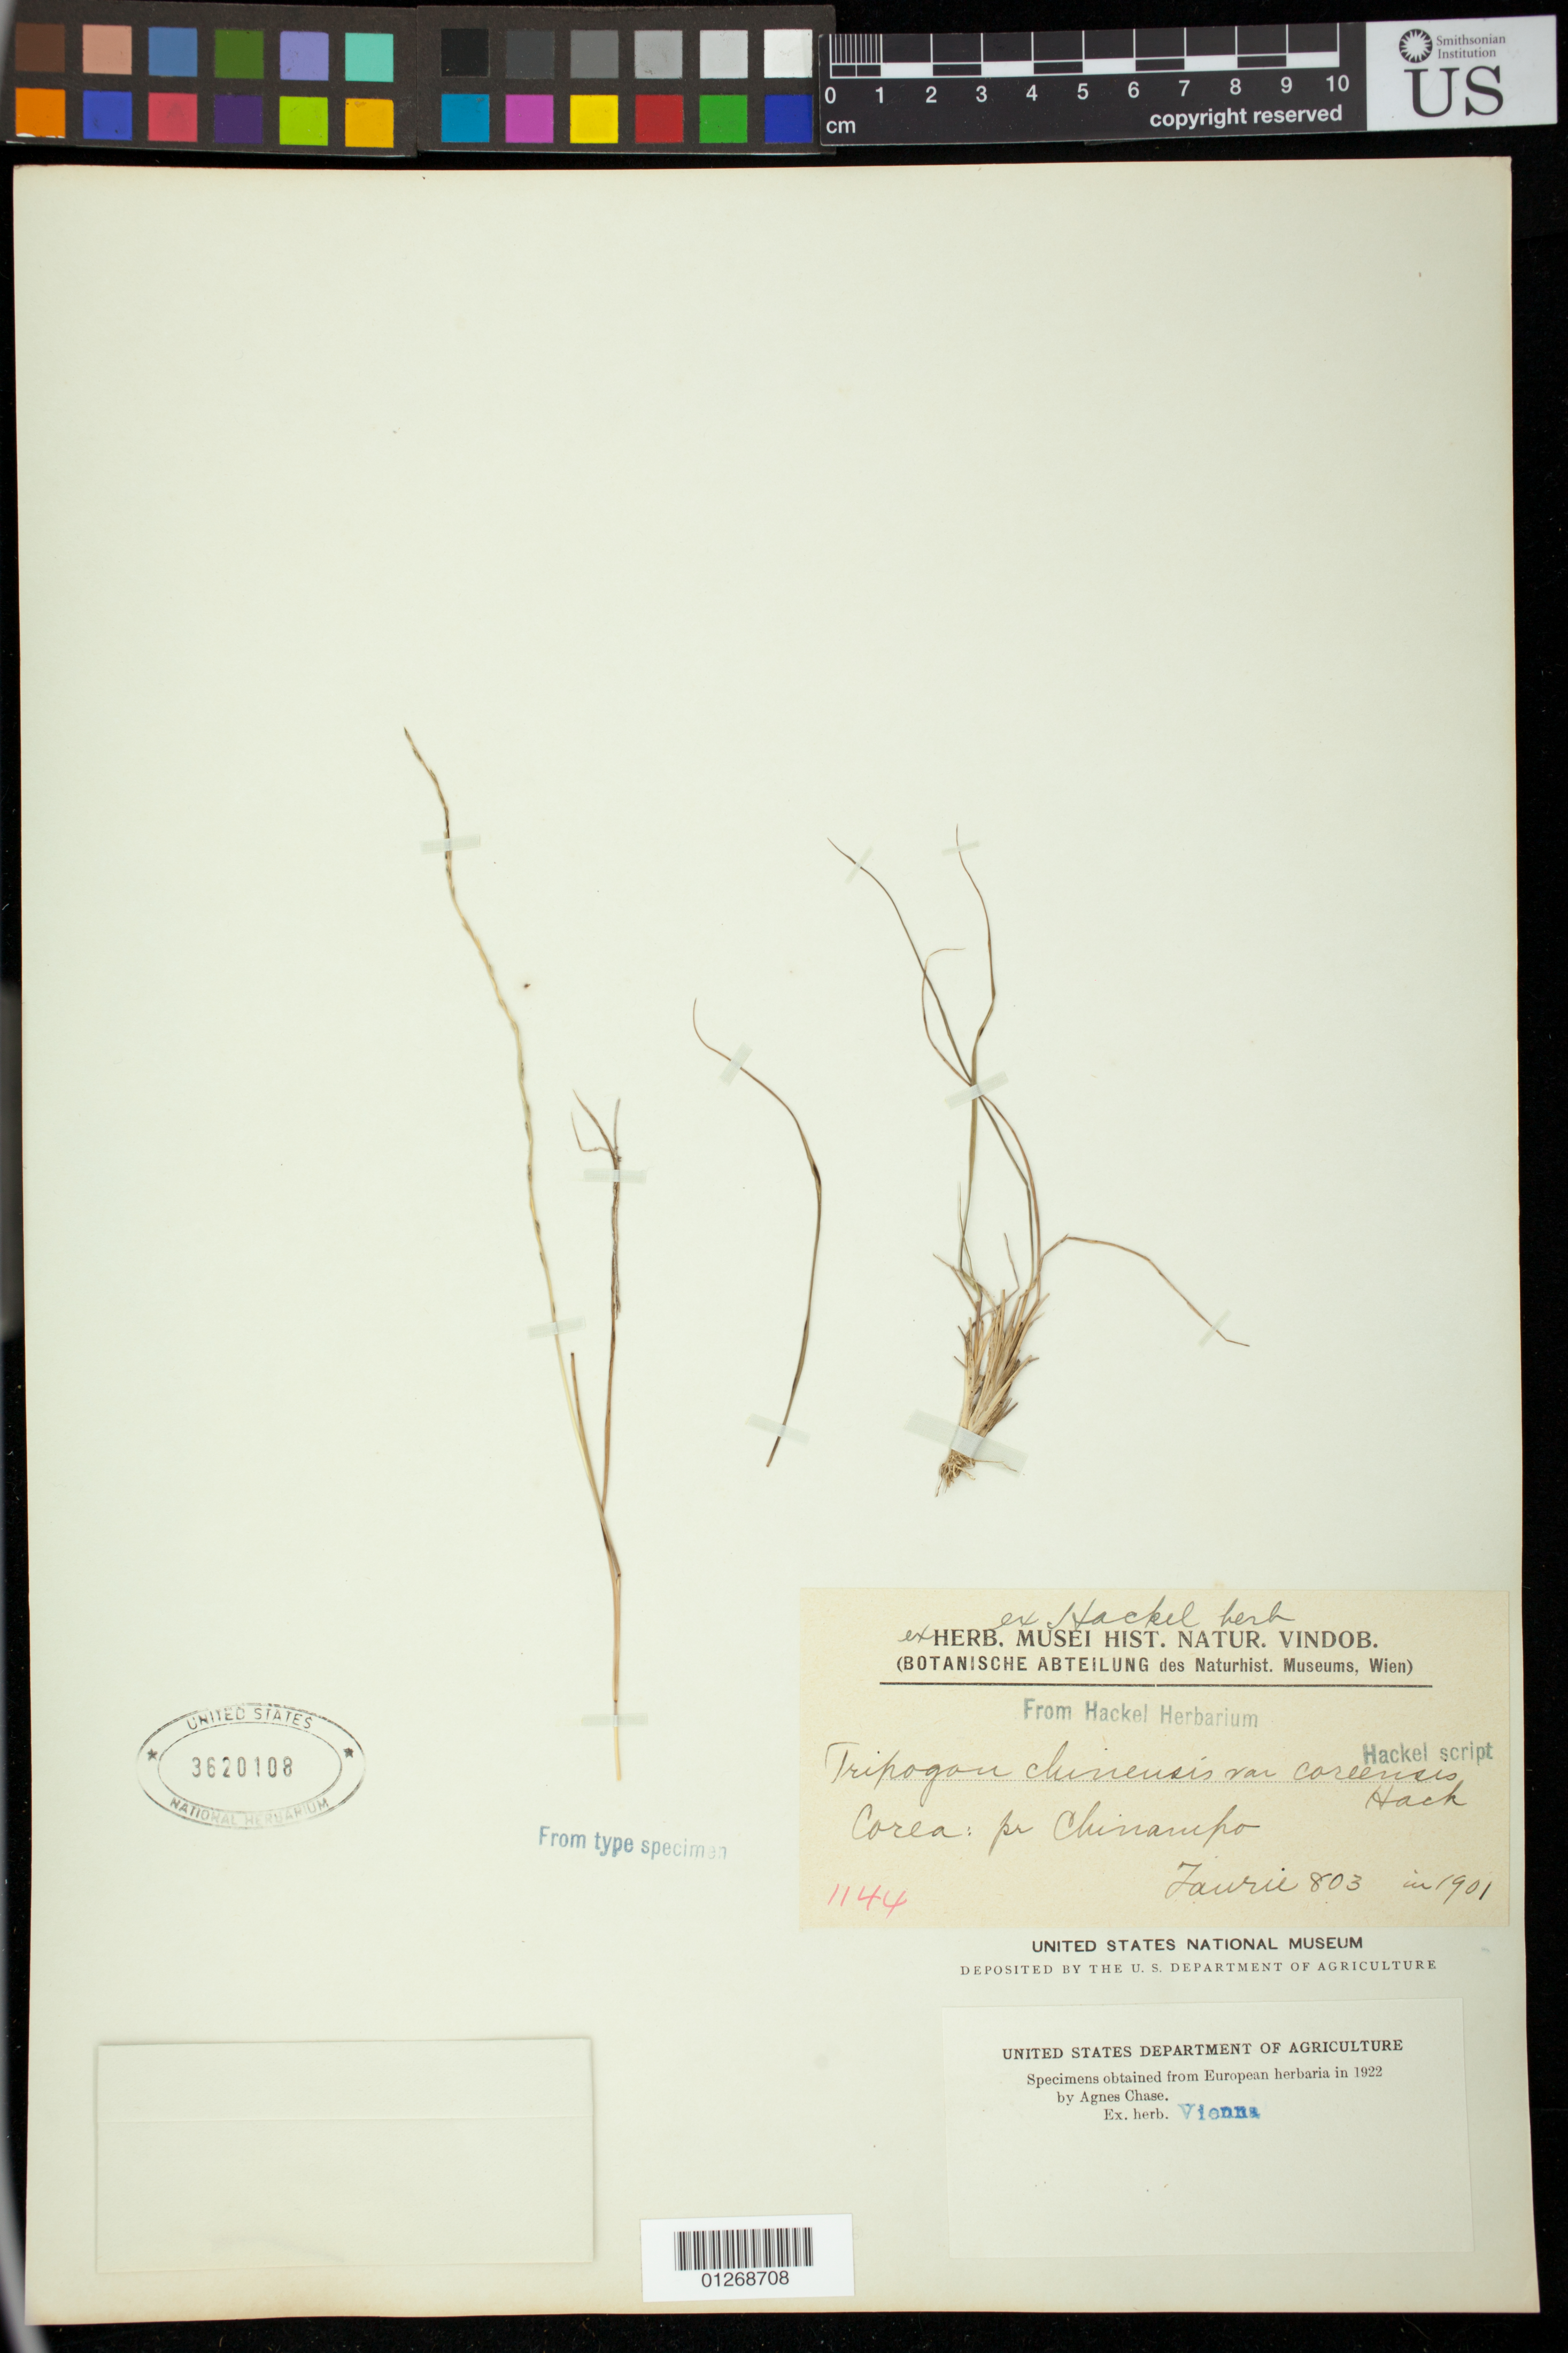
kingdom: Plantae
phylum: Tracheophyta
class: Liliopsida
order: Poales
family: Poaceae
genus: Tripogon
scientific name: Tripogon chinensis var. coreensis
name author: Hack.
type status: Isotype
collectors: U. Faurie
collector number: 803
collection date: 1901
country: North Korea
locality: Corea: pr. Chinampo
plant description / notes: Fragmentary material of type specimen ex herb . Hackel (Vienna)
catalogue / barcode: US 3620108